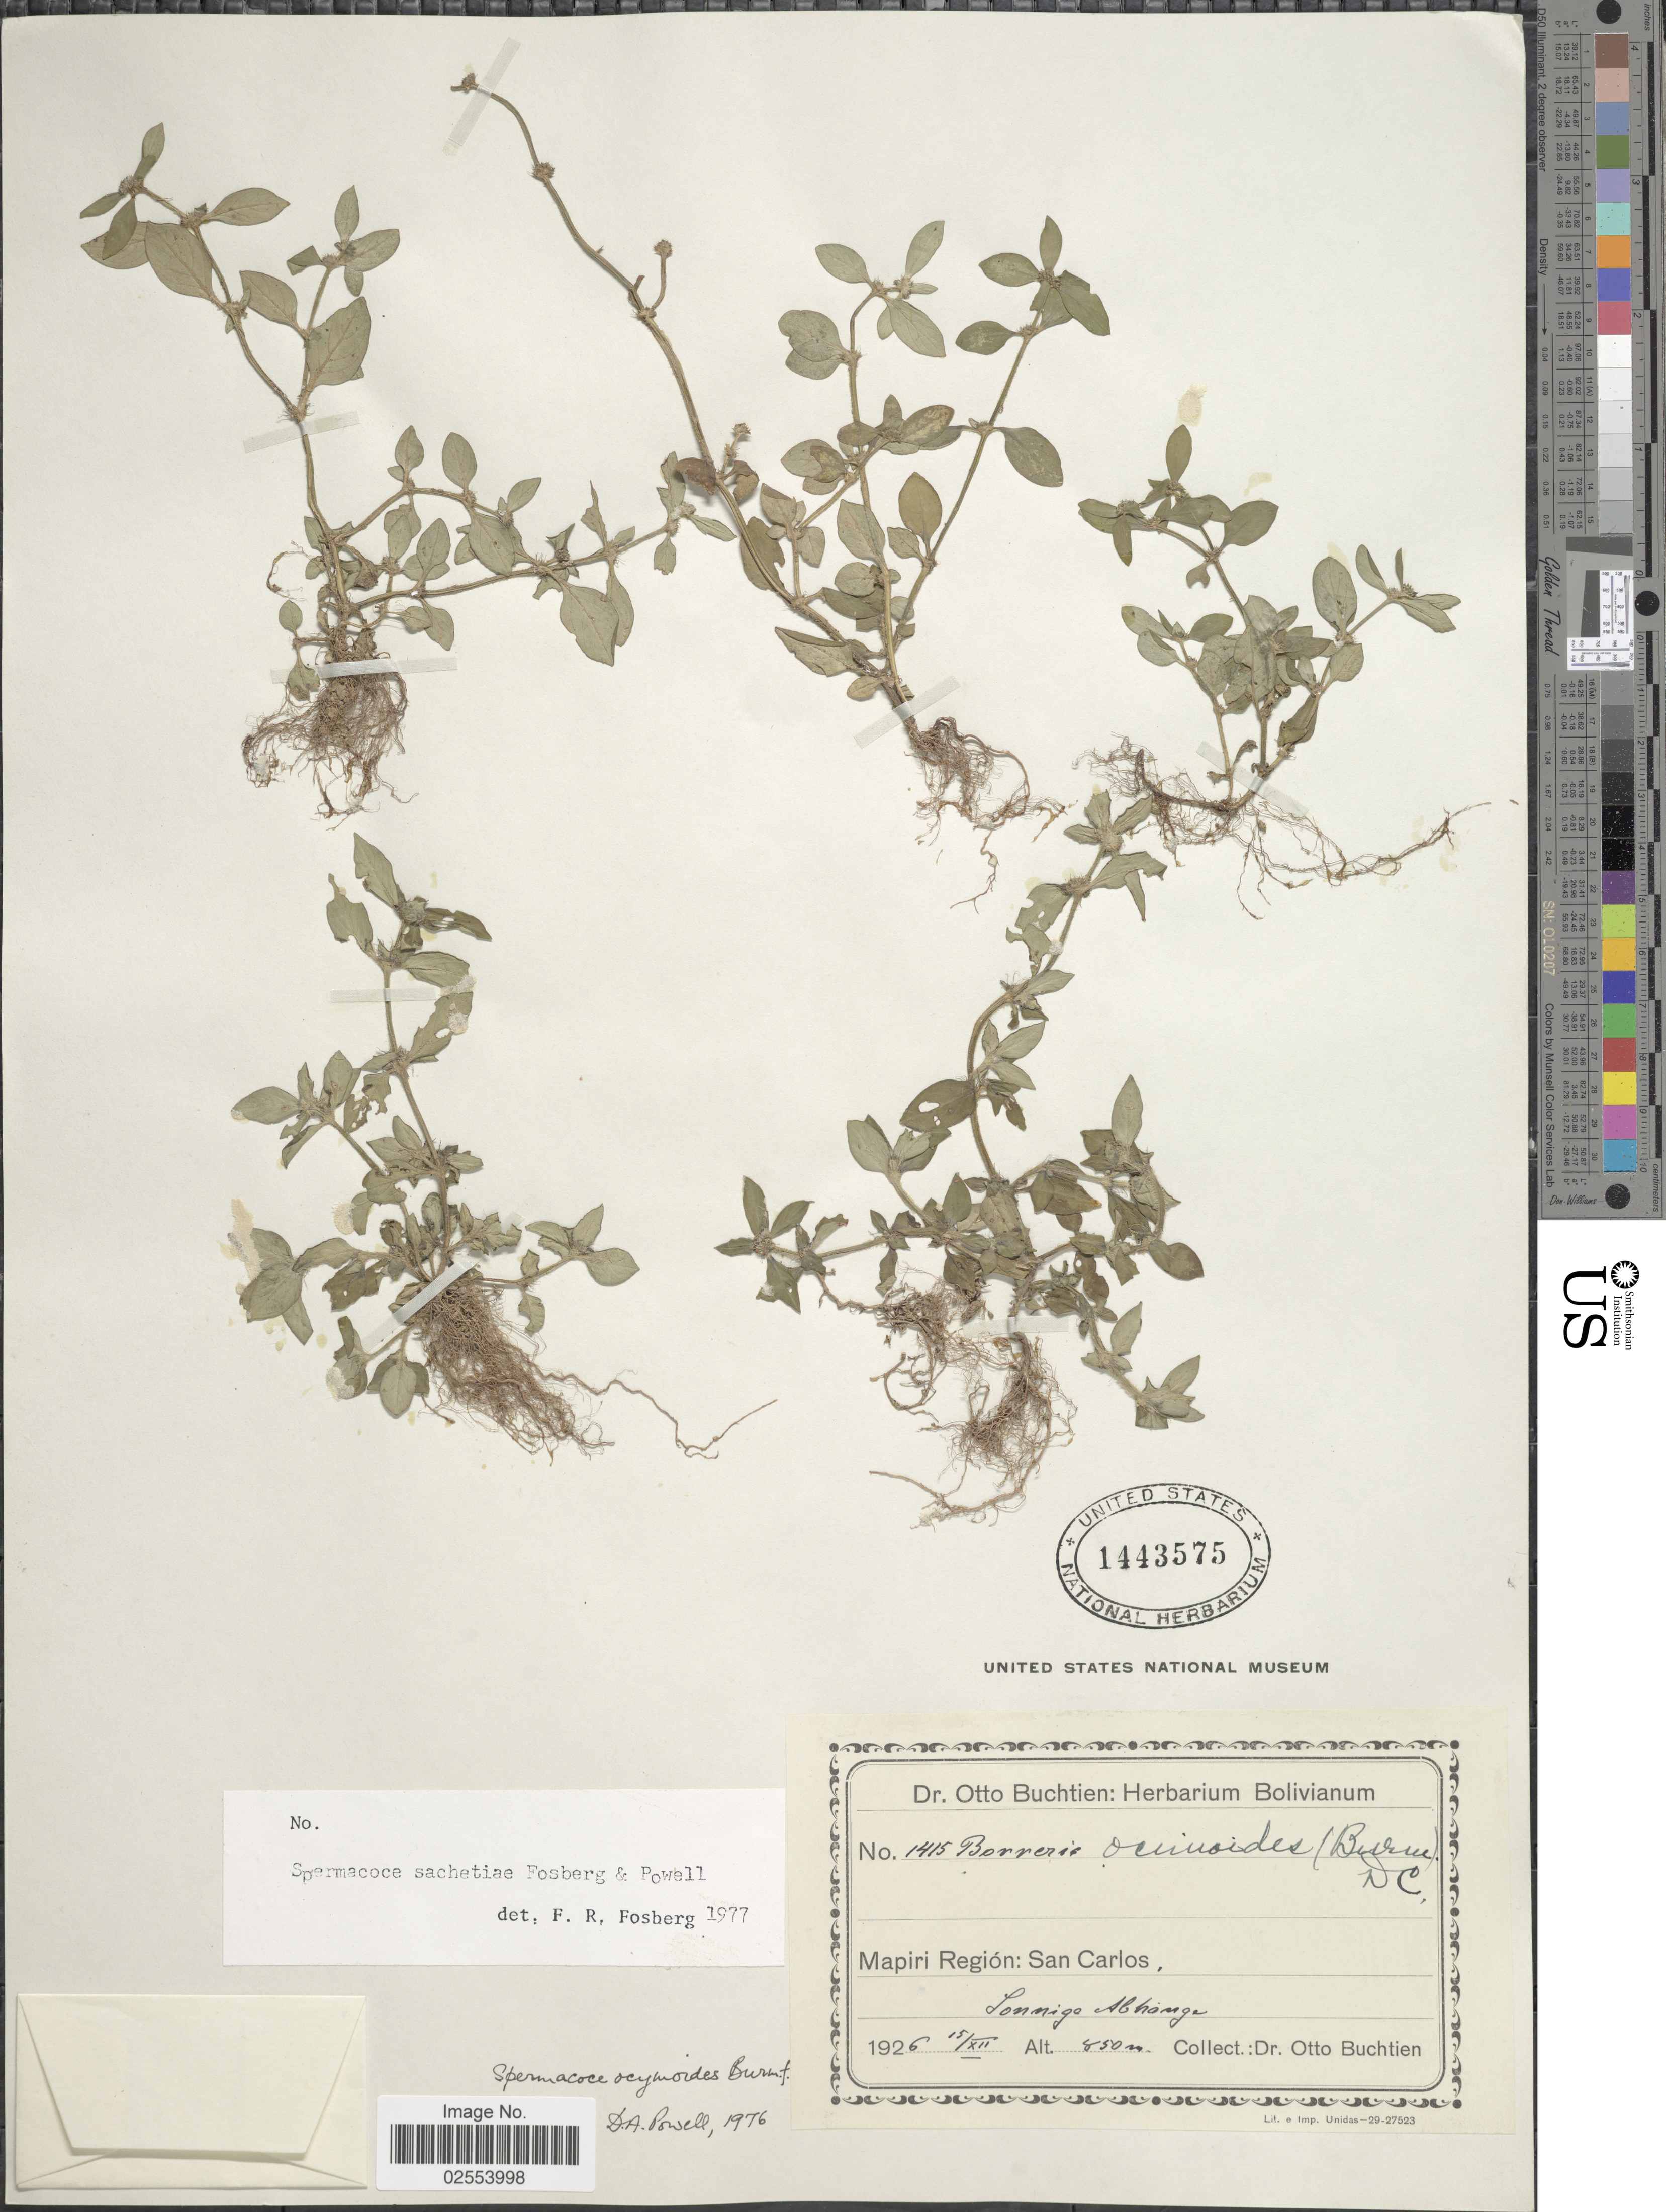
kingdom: Plantae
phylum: Tracheophyta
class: Magnoliopsida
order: Gentianales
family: Rubiaceae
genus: Spermacoce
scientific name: Spermacoce mauritiana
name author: Gideon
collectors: O. Buchtien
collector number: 1415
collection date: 1926-12-15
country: Bolivia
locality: Mapiri Region: San Carlos.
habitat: Sonnige Abhänge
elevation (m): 850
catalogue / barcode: US 1443575